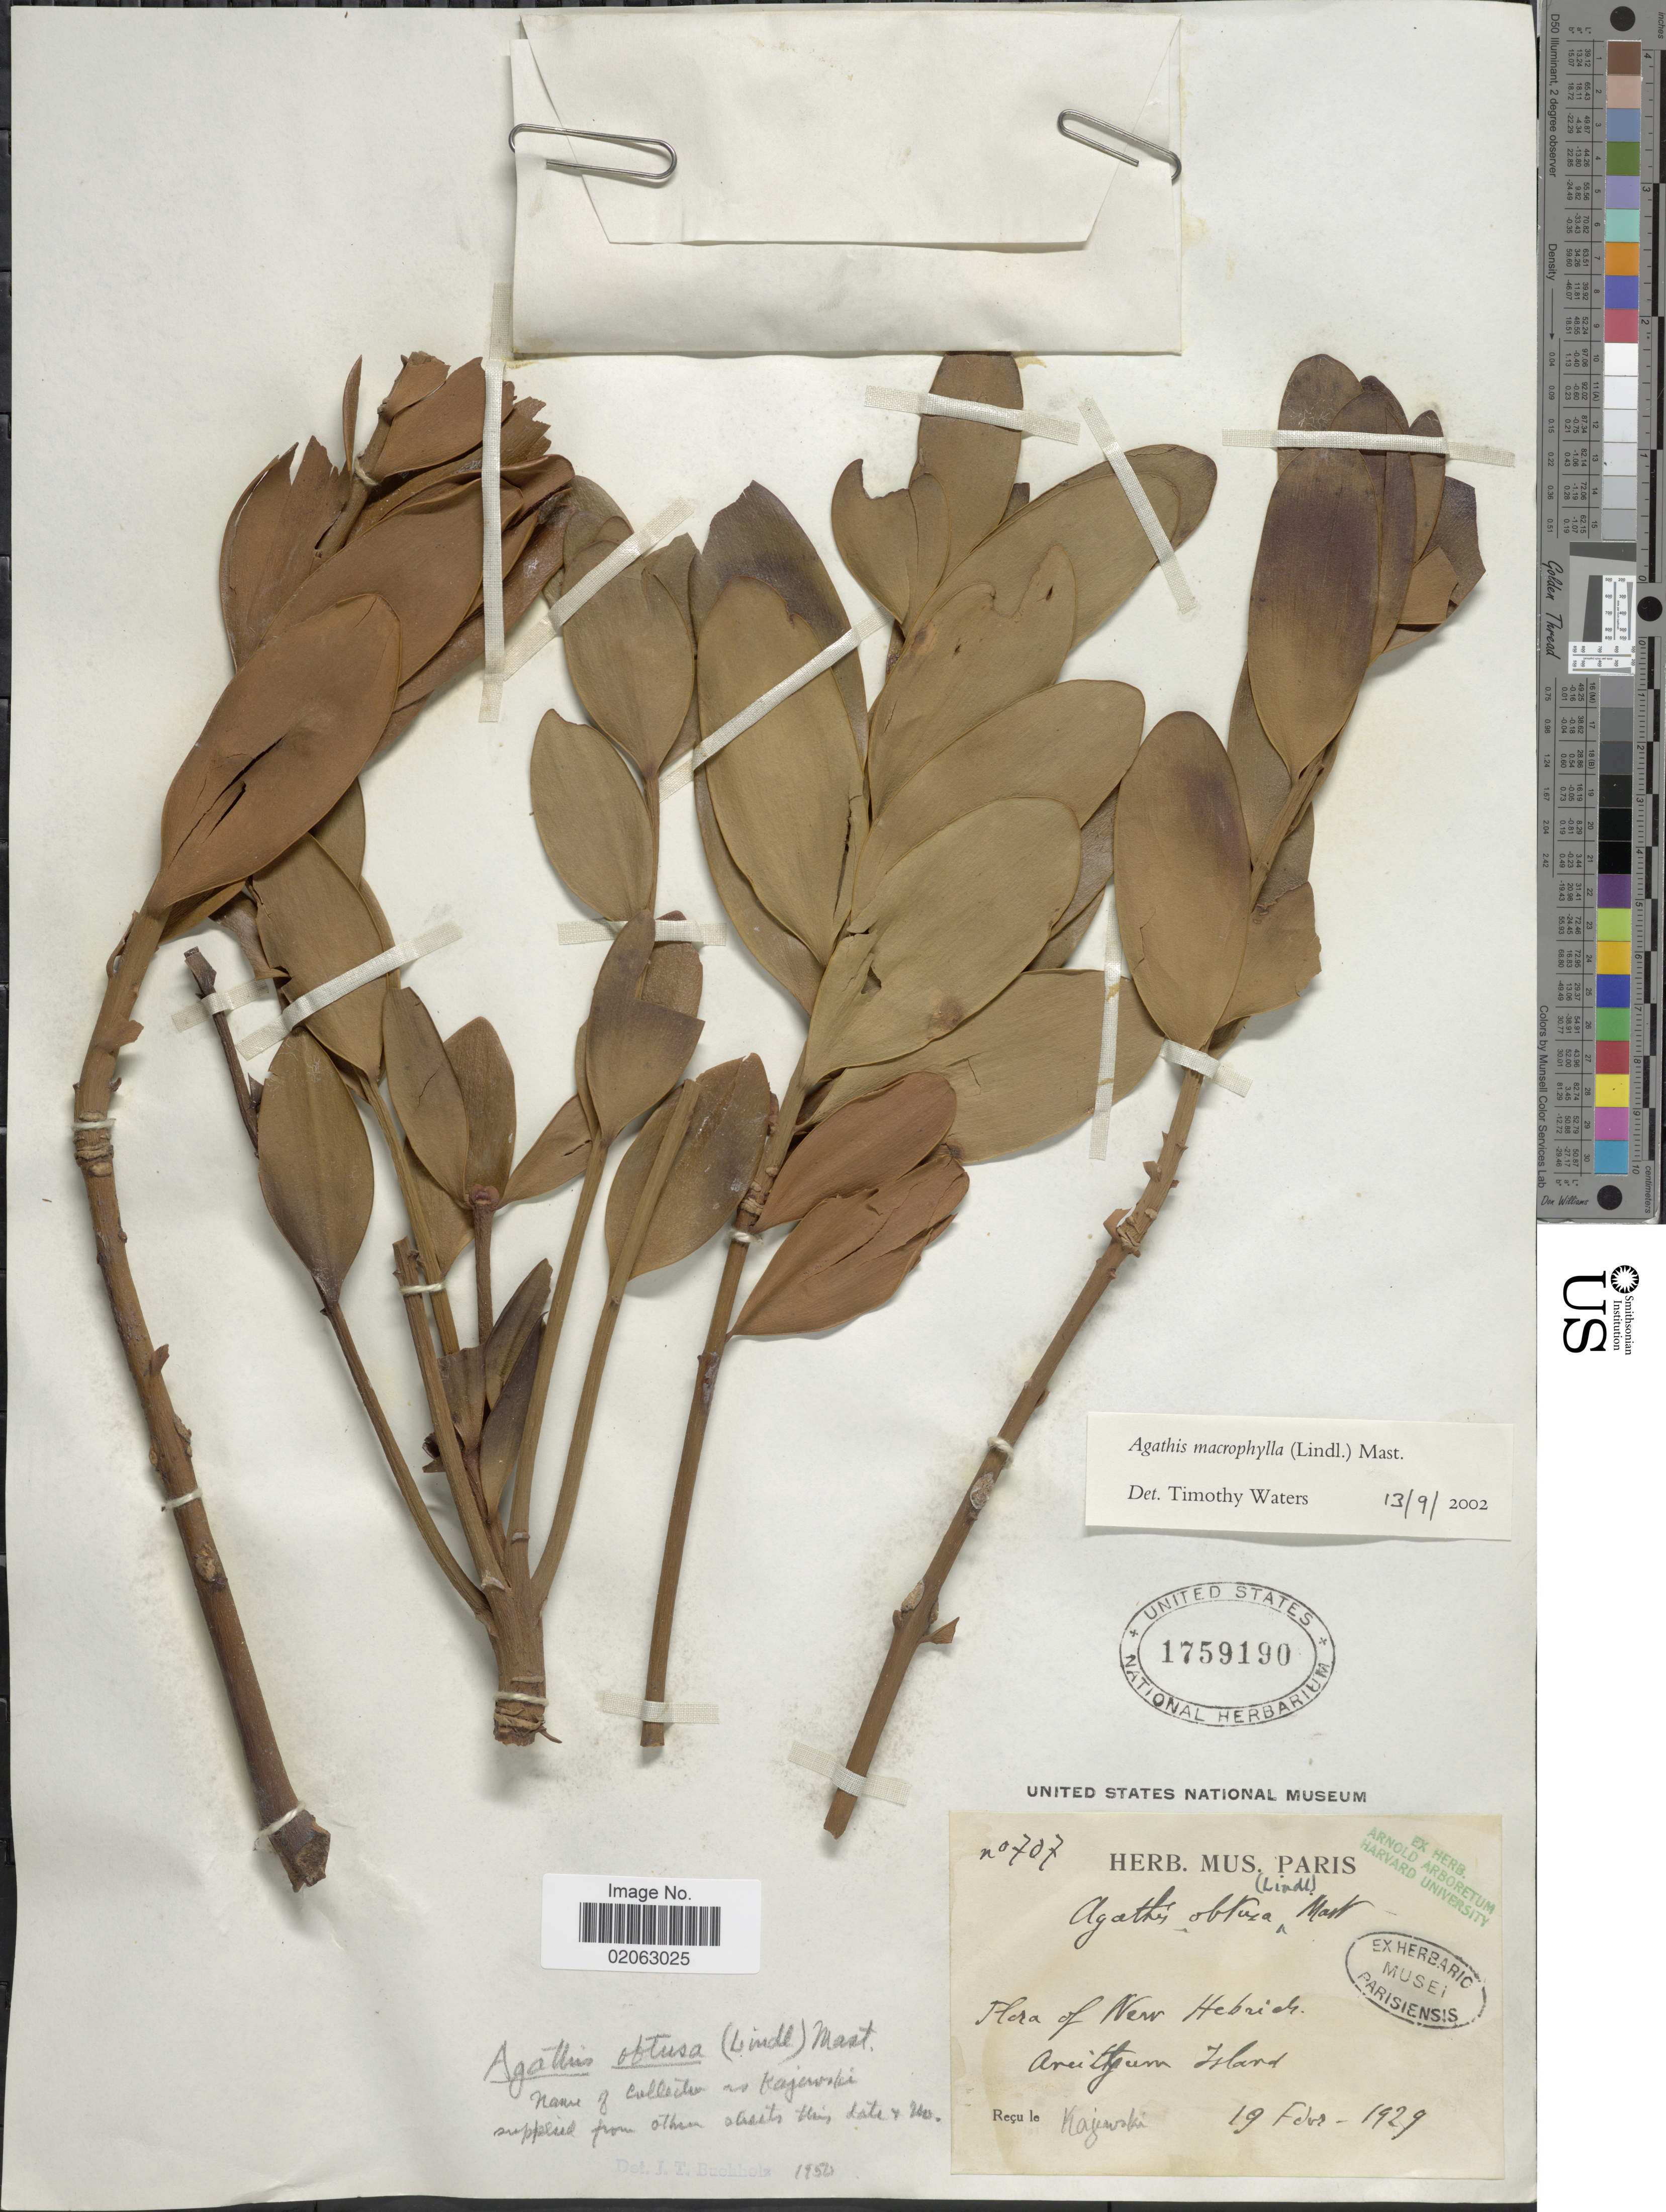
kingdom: Plantae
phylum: Tracheophyta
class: Pinopsida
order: Pinales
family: Araucariaceae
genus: Agathis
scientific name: Agathis macrophylla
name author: (Lindl.) Mast.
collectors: S. Kajewski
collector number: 707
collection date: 1929-02-19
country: Vanuatu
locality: New Hebrides, Aneithyum Island. [interpreted]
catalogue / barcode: US 1759190